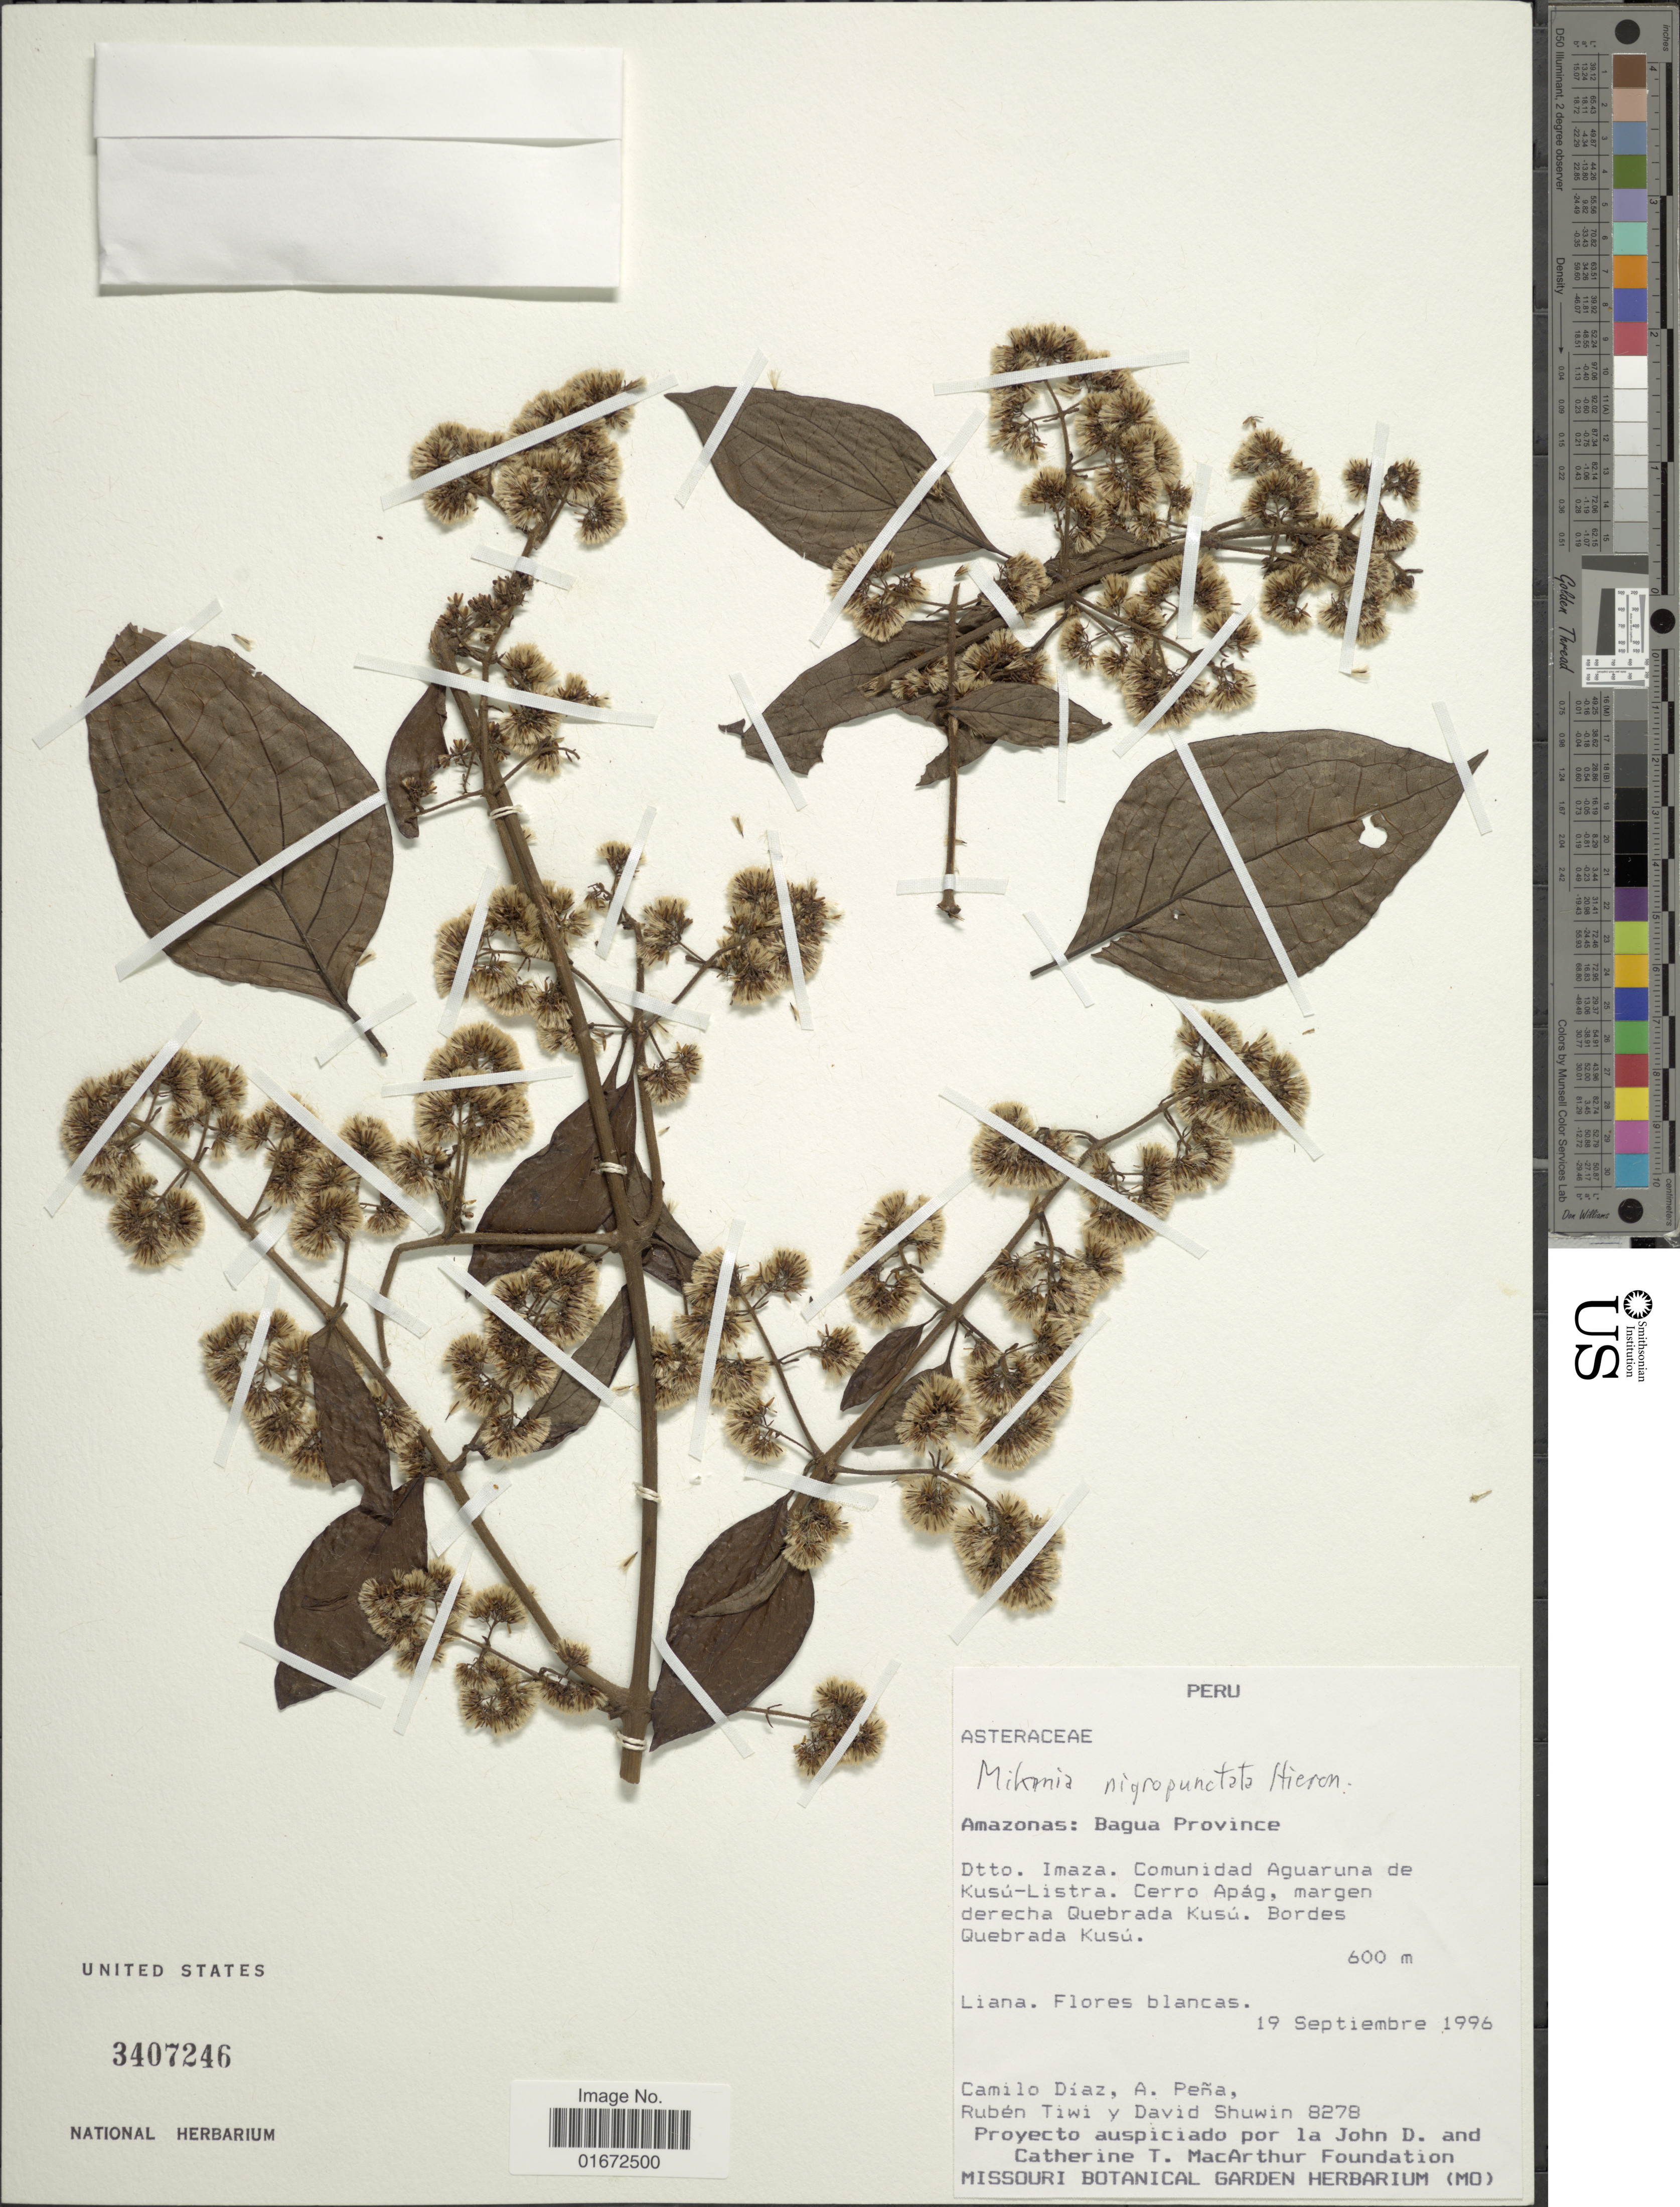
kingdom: Plantae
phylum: Tracheophyta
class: Magnoliopsida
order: Asterales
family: Asteraceae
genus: Mikania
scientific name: Mikania mathewsii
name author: B.L. Rob.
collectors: C. Díaz, A. Peña, R. Tiwi & D. Shuwin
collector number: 8278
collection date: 1996-09-19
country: Peru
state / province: Amazonas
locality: Amazonas: Bagua Province. Dtto. Imaza. Comunidad Aguaruna de Kusú-Listra. Cerro Apág, margen derecha Quebrada Kusú, Bordes Quebrada Kusú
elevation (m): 600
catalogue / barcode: US 3407246